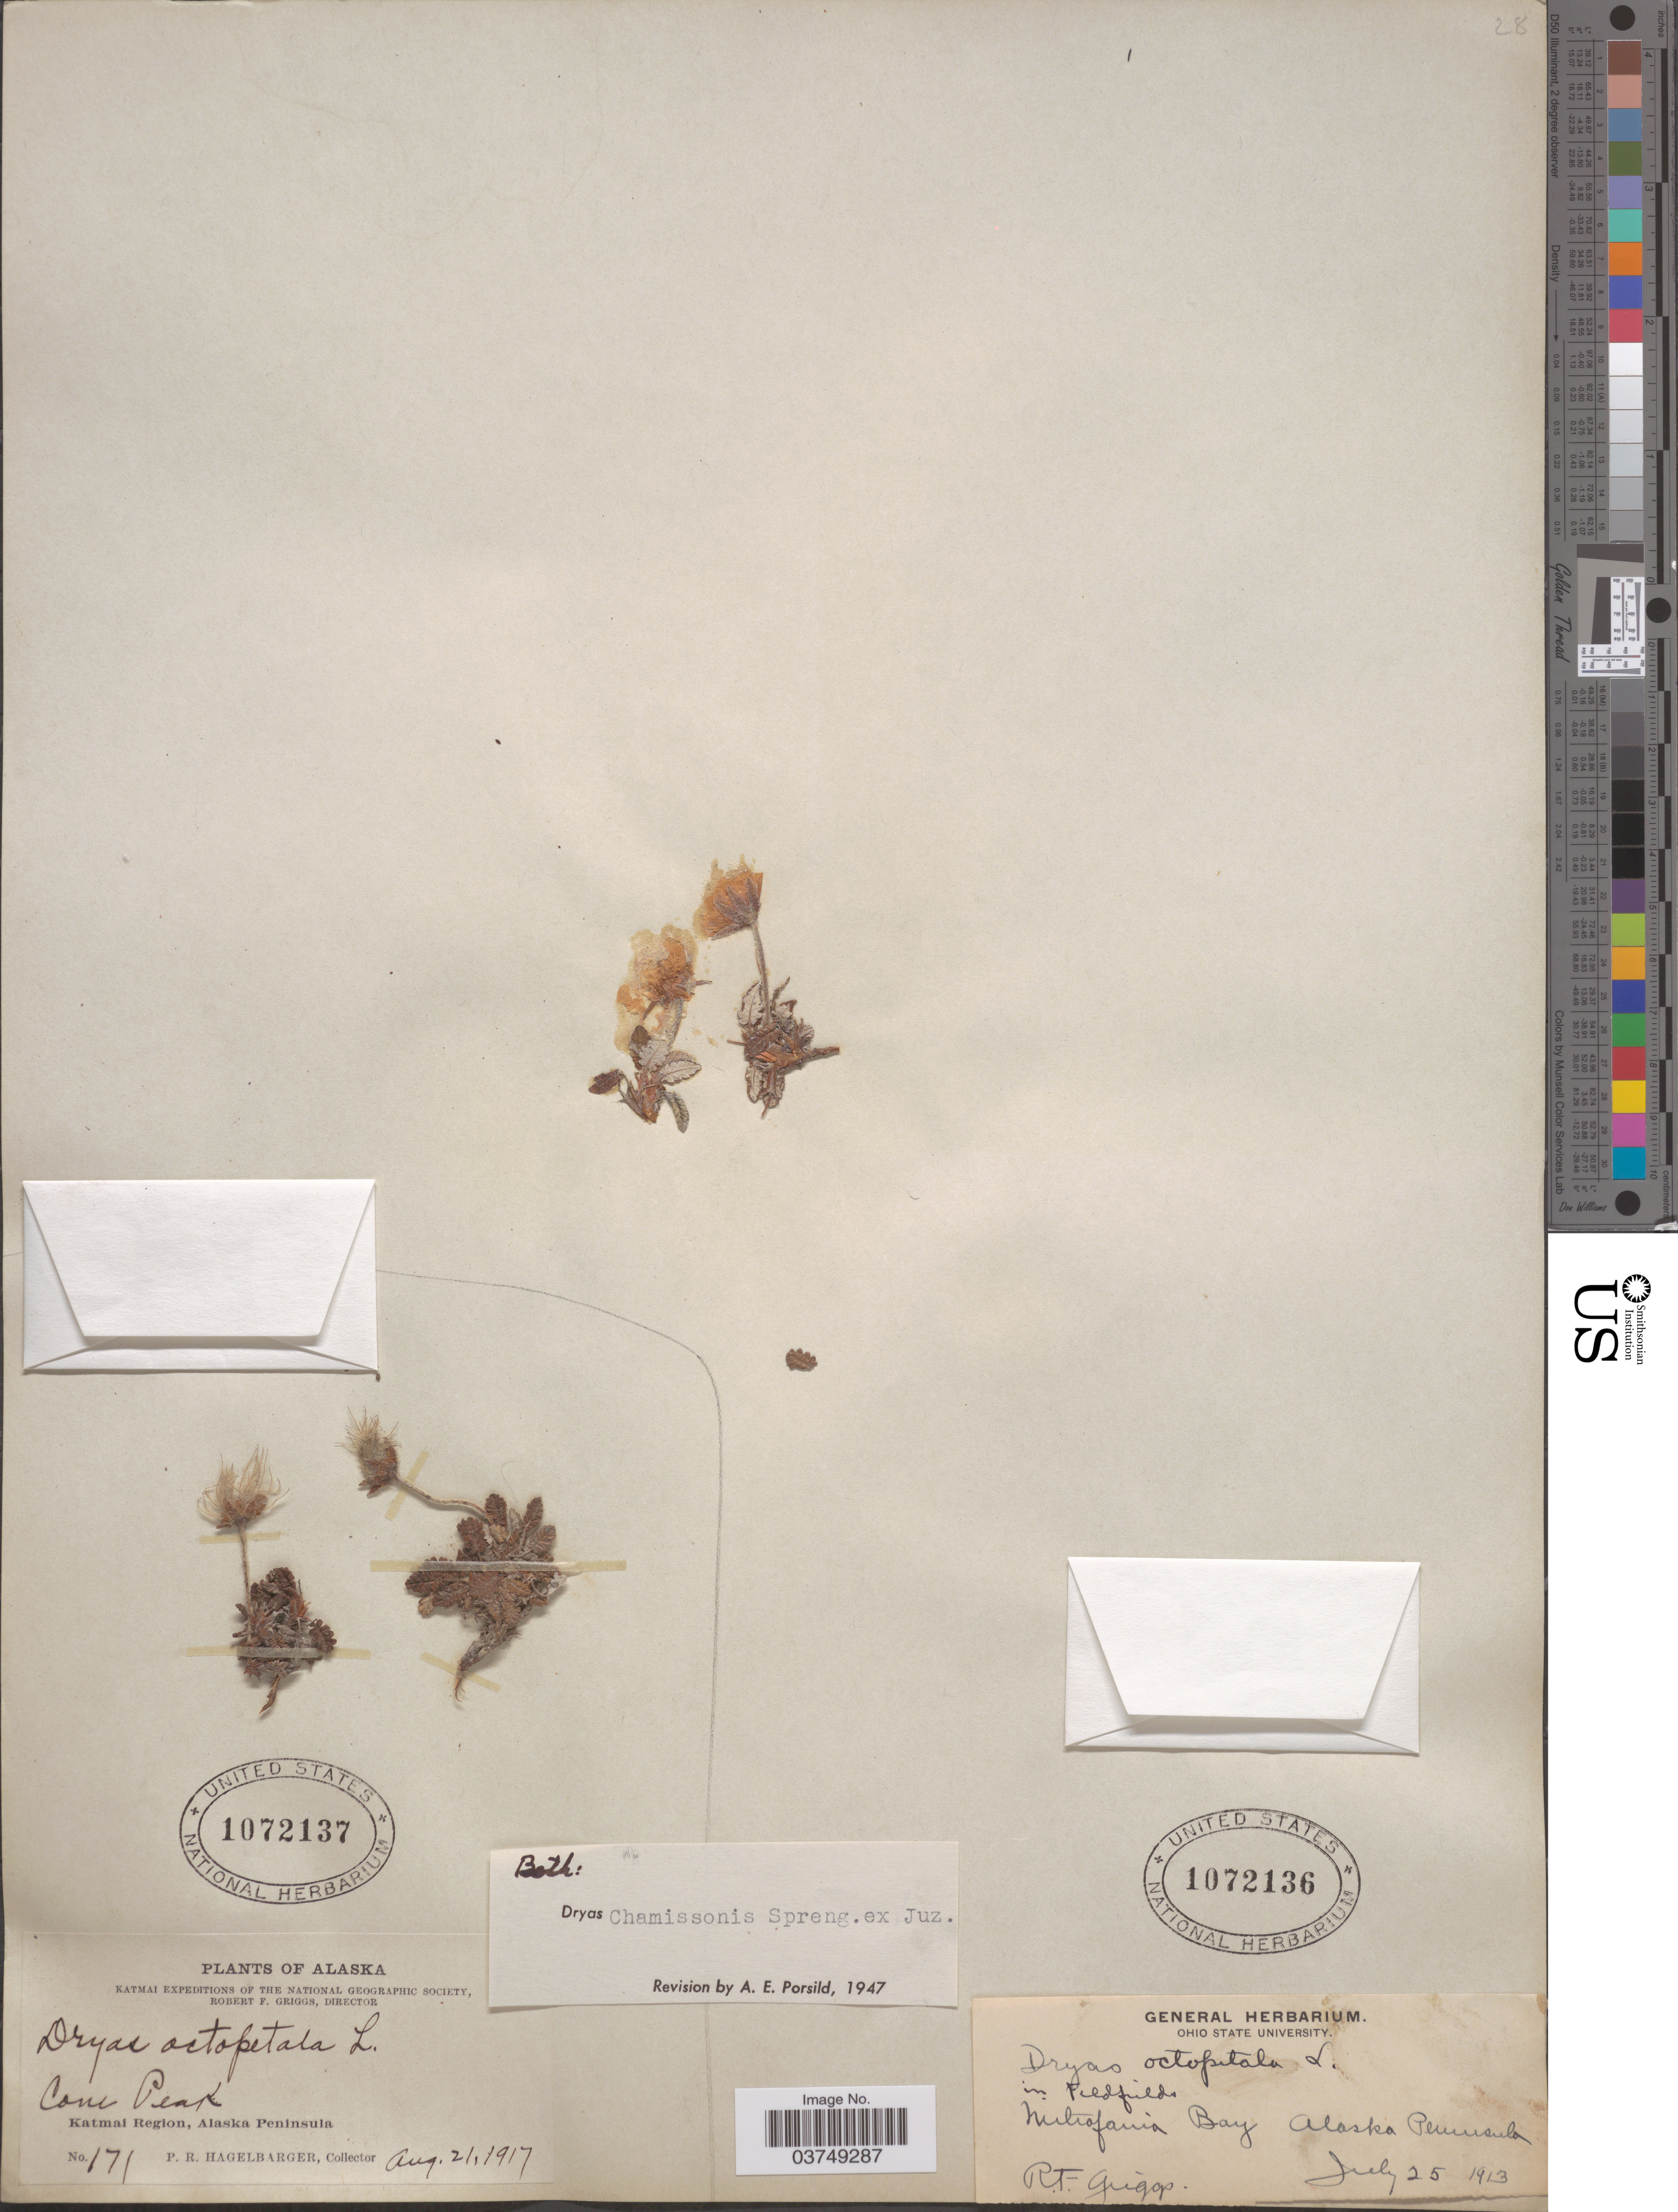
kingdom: Plantae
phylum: Tracheophyta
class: Magnoliopsida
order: Rosales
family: Rosaceae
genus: Dryas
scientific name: Dryas chamissonis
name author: Spreng. ex Juz.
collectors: P. Hagelbarger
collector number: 171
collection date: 1917-08-21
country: United States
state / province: Alaska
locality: Cone Peak. Katmai Region, Alaska Peninsula.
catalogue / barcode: US 1072137